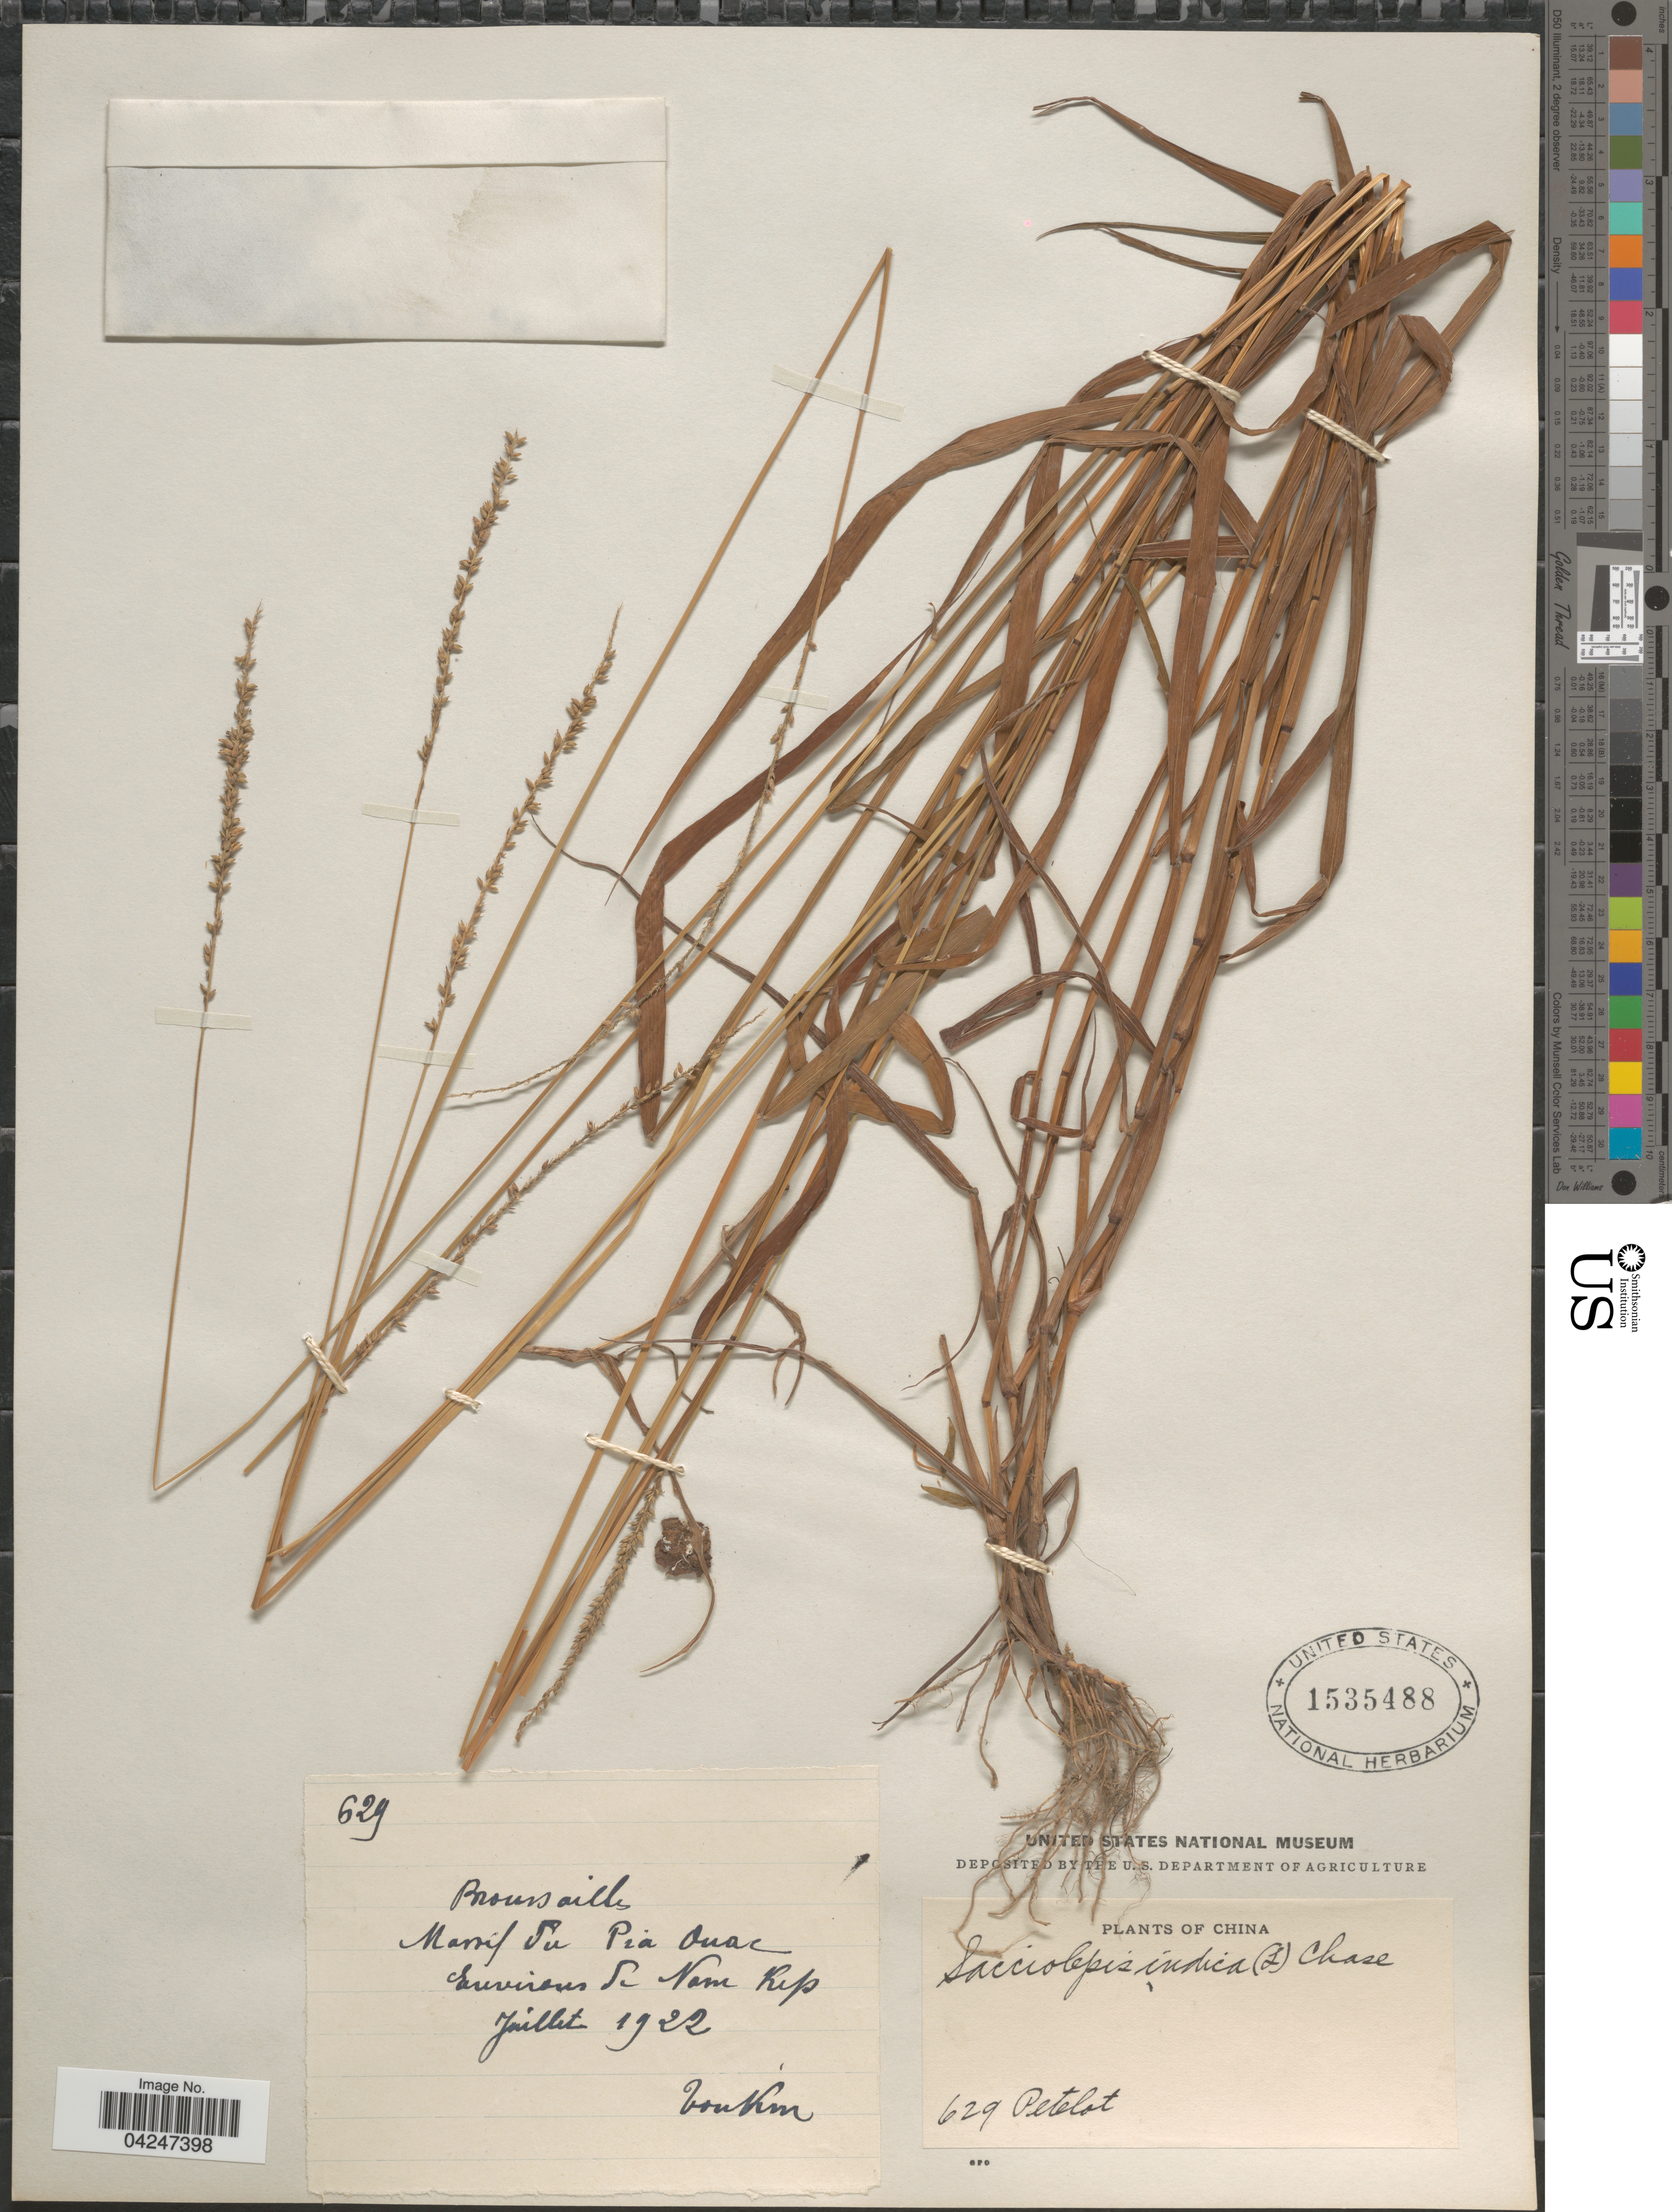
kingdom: Plantae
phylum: Tracheophyta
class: Liliopsida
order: Poales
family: Poaceae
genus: Sacciolepis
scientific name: Sacciolepis indica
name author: (L.) Chase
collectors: Pételot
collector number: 629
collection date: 1922-07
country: Vietnam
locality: Massif du Pia Ouac. Environs de Nam Kep. Tonkin.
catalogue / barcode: US 1535488